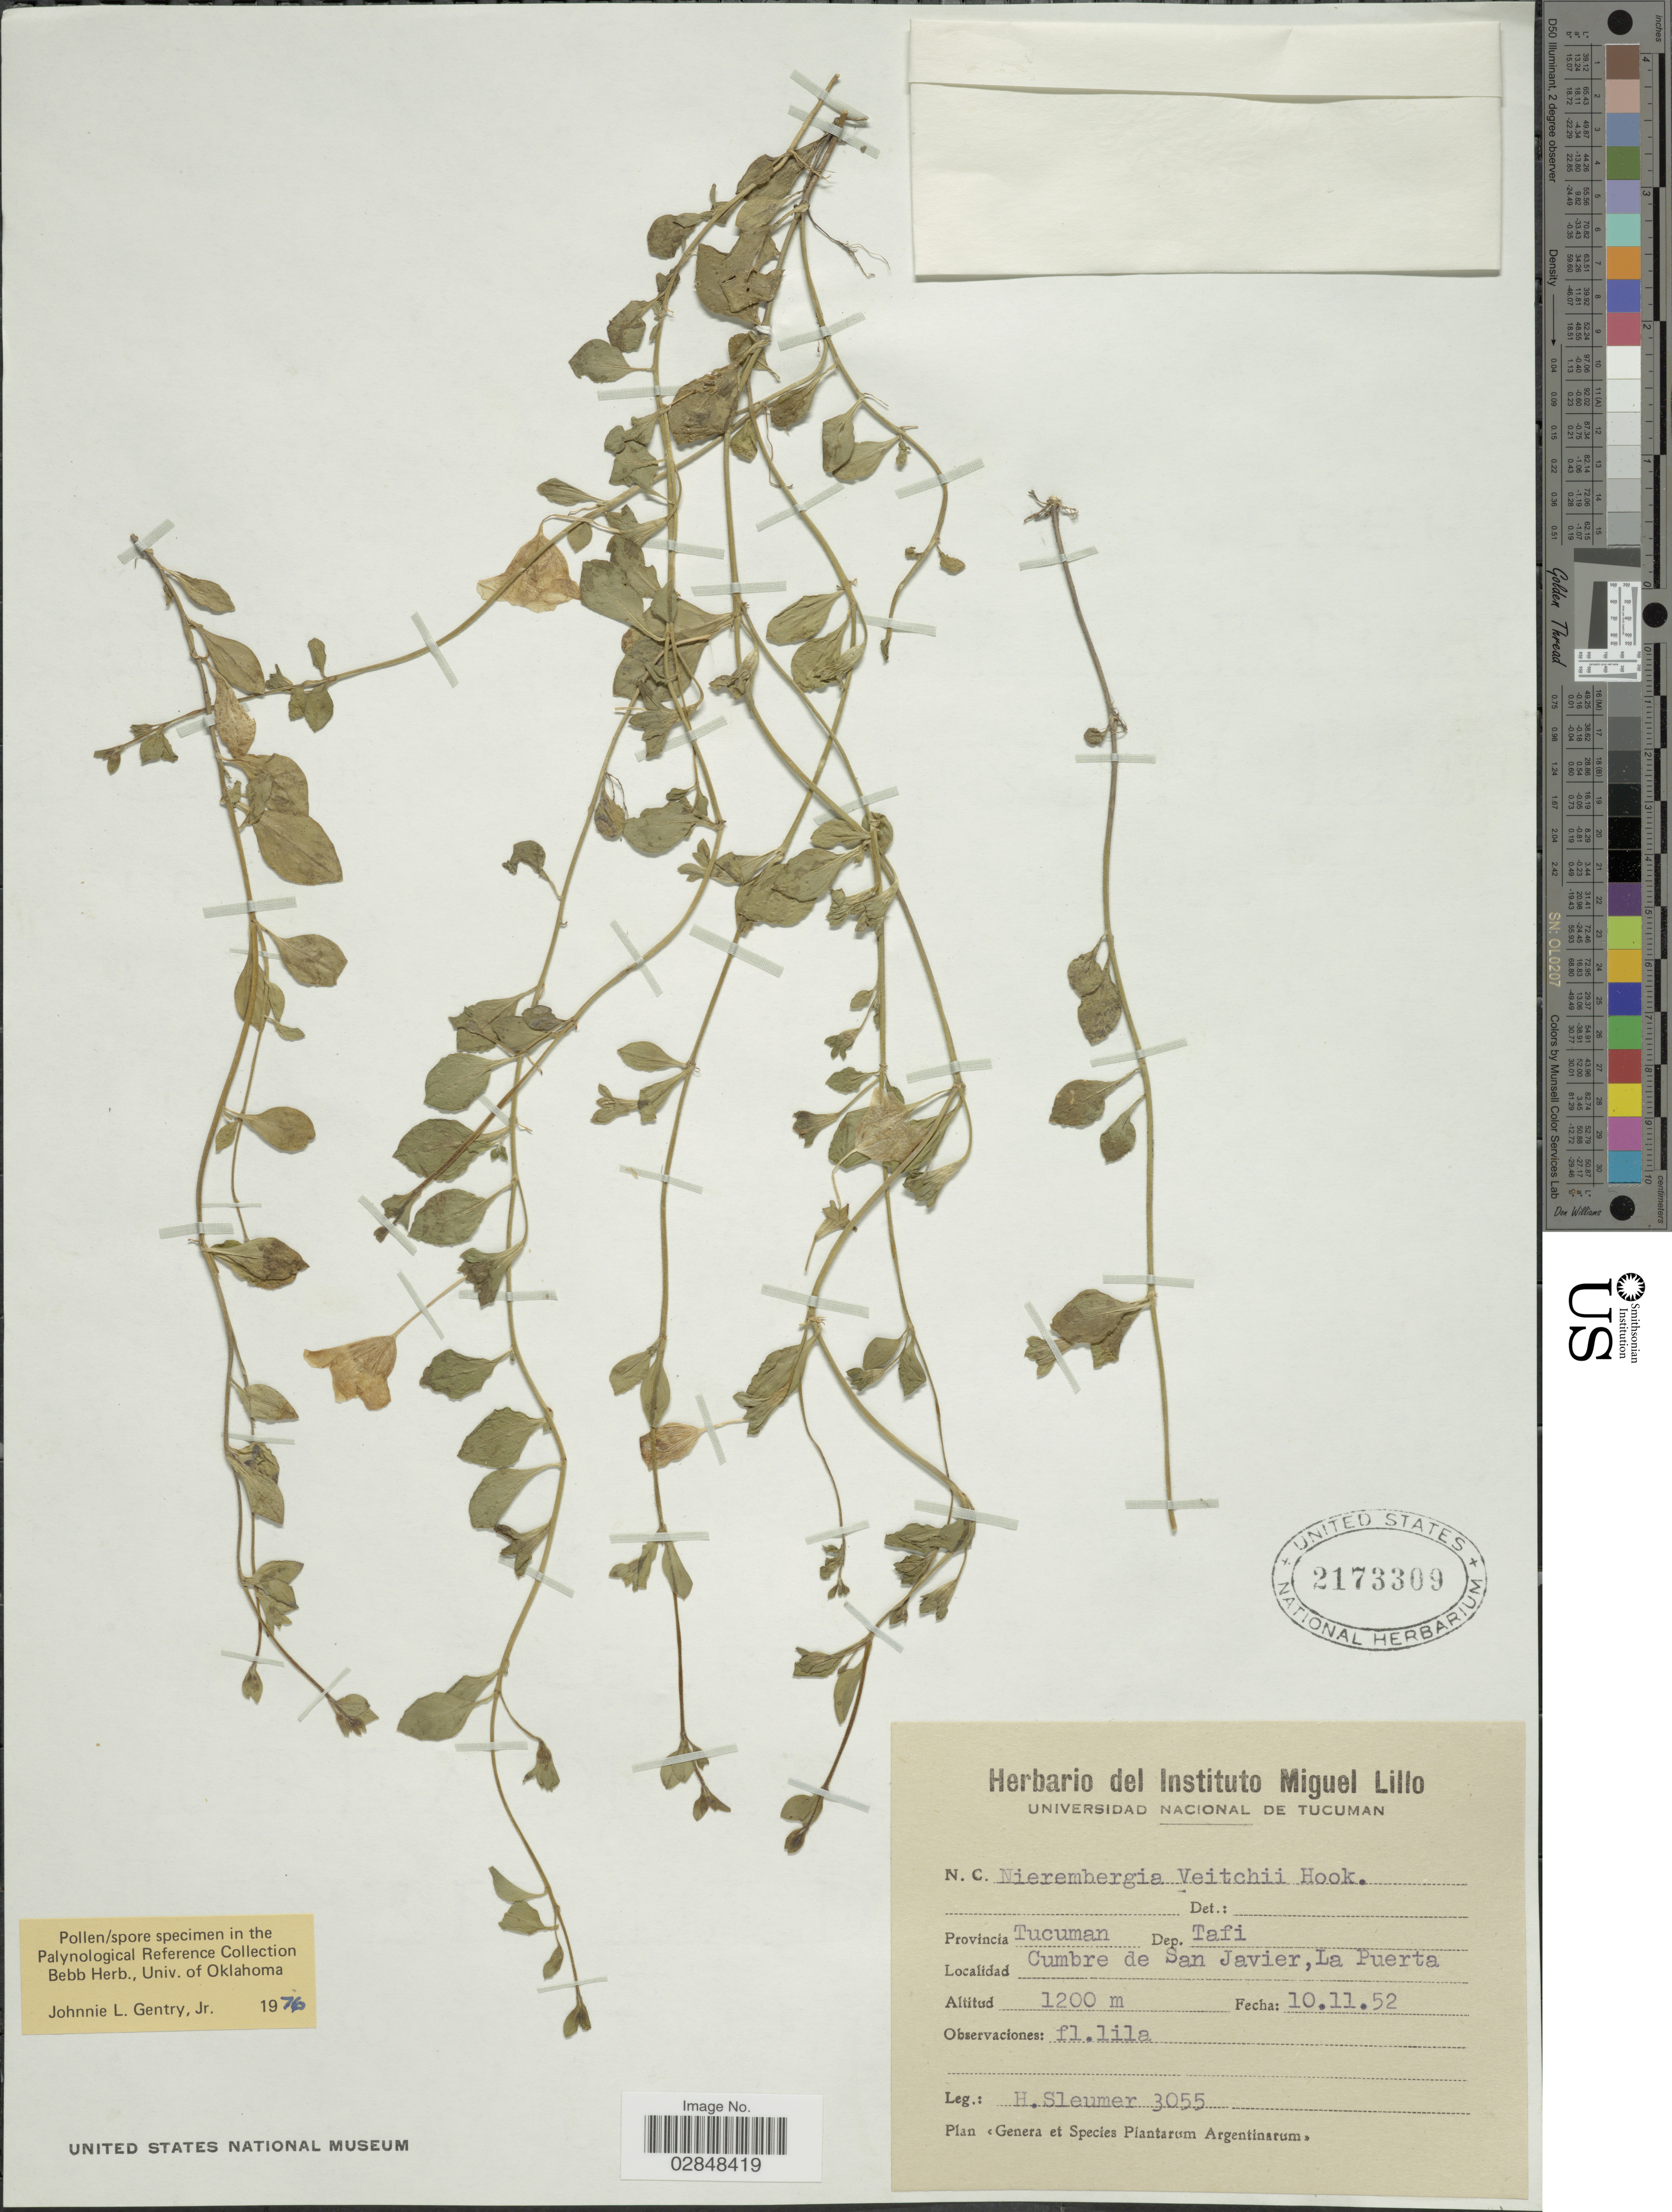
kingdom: Plantae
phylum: Tracheophyta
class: Magnoliopsida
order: Solanales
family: Solanaceae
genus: Nierembergia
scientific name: Nierembergia veitchii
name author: Hook.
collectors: H. O. Sleumer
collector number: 3055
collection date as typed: Transcribed d/m/y: 10/11/52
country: Argentina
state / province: Tucuman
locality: Dep. Tafi. Cumbre de San Javier, La Puerta.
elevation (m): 1200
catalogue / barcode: US 2173309